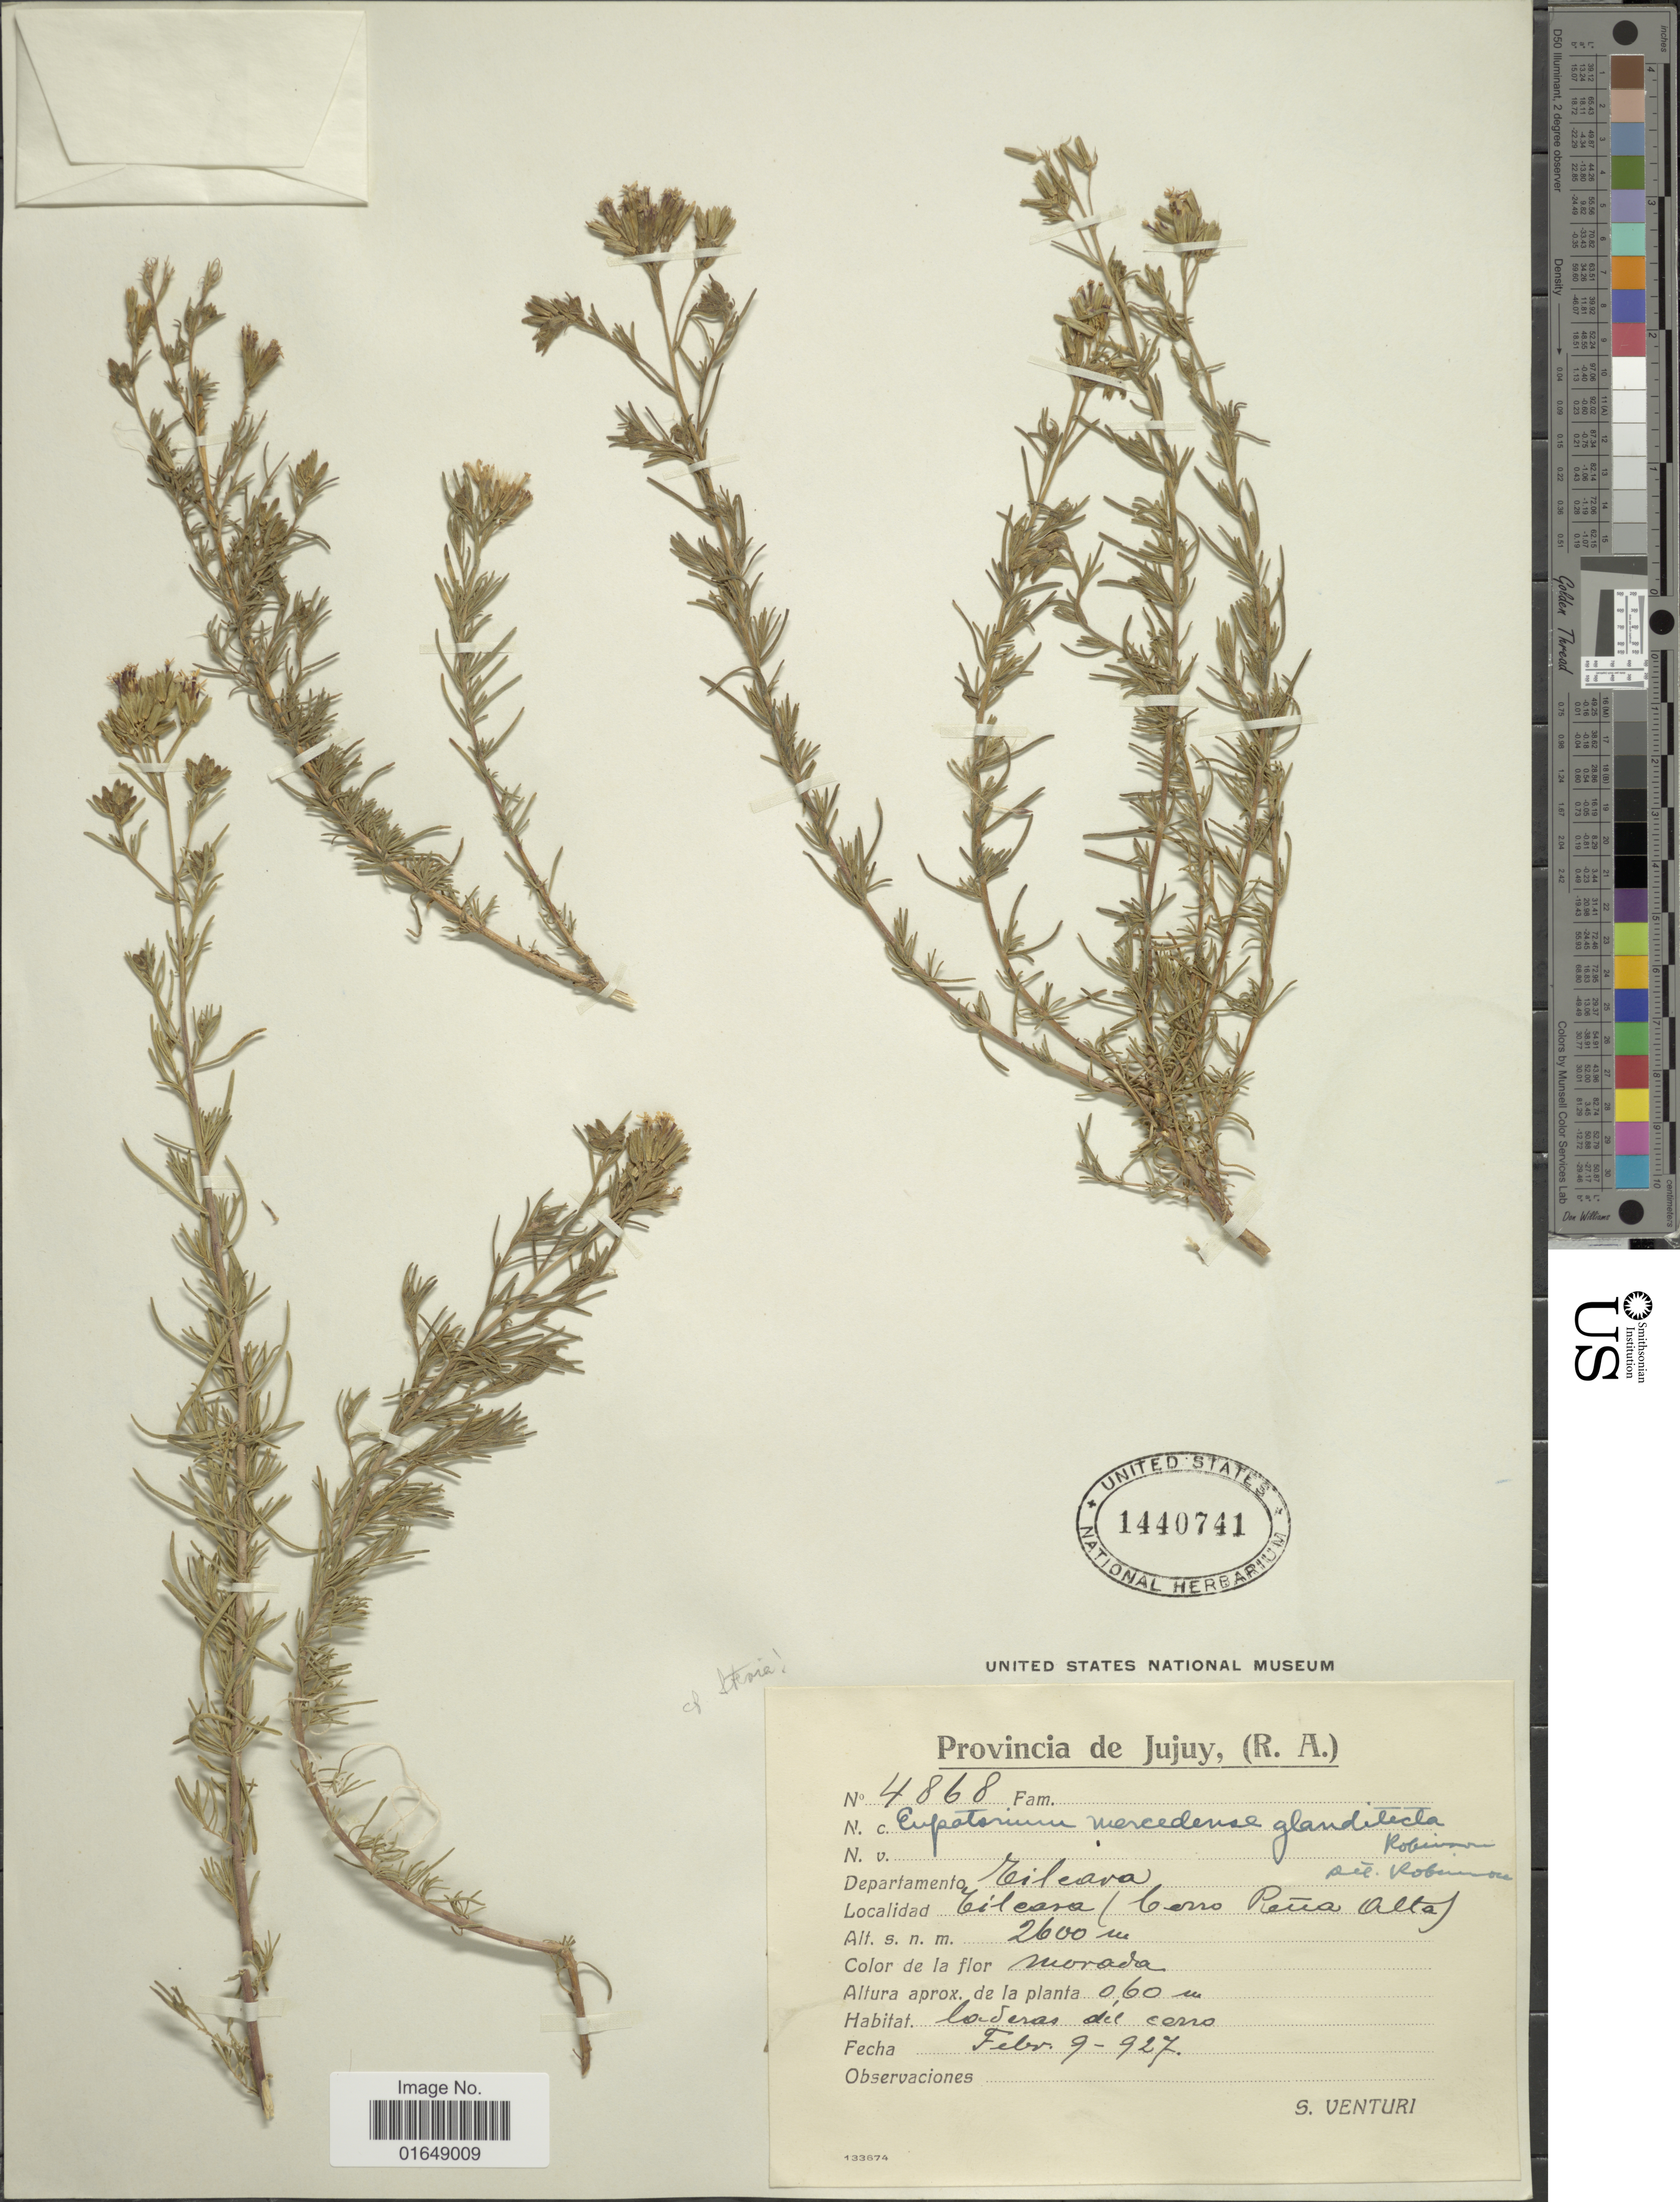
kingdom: Plantae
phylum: Tracheophyta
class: Magnoliopsida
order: Asterales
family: Asteraceae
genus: Stevia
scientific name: Stevia sp.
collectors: S. Venturi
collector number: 4868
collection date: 1927-02-09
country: Argentina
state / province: Jujuy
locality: (R.A.) Departamento Tilcara, Tilcara (cerro Reña Alta).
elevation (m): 2600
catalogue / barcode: US 1440741